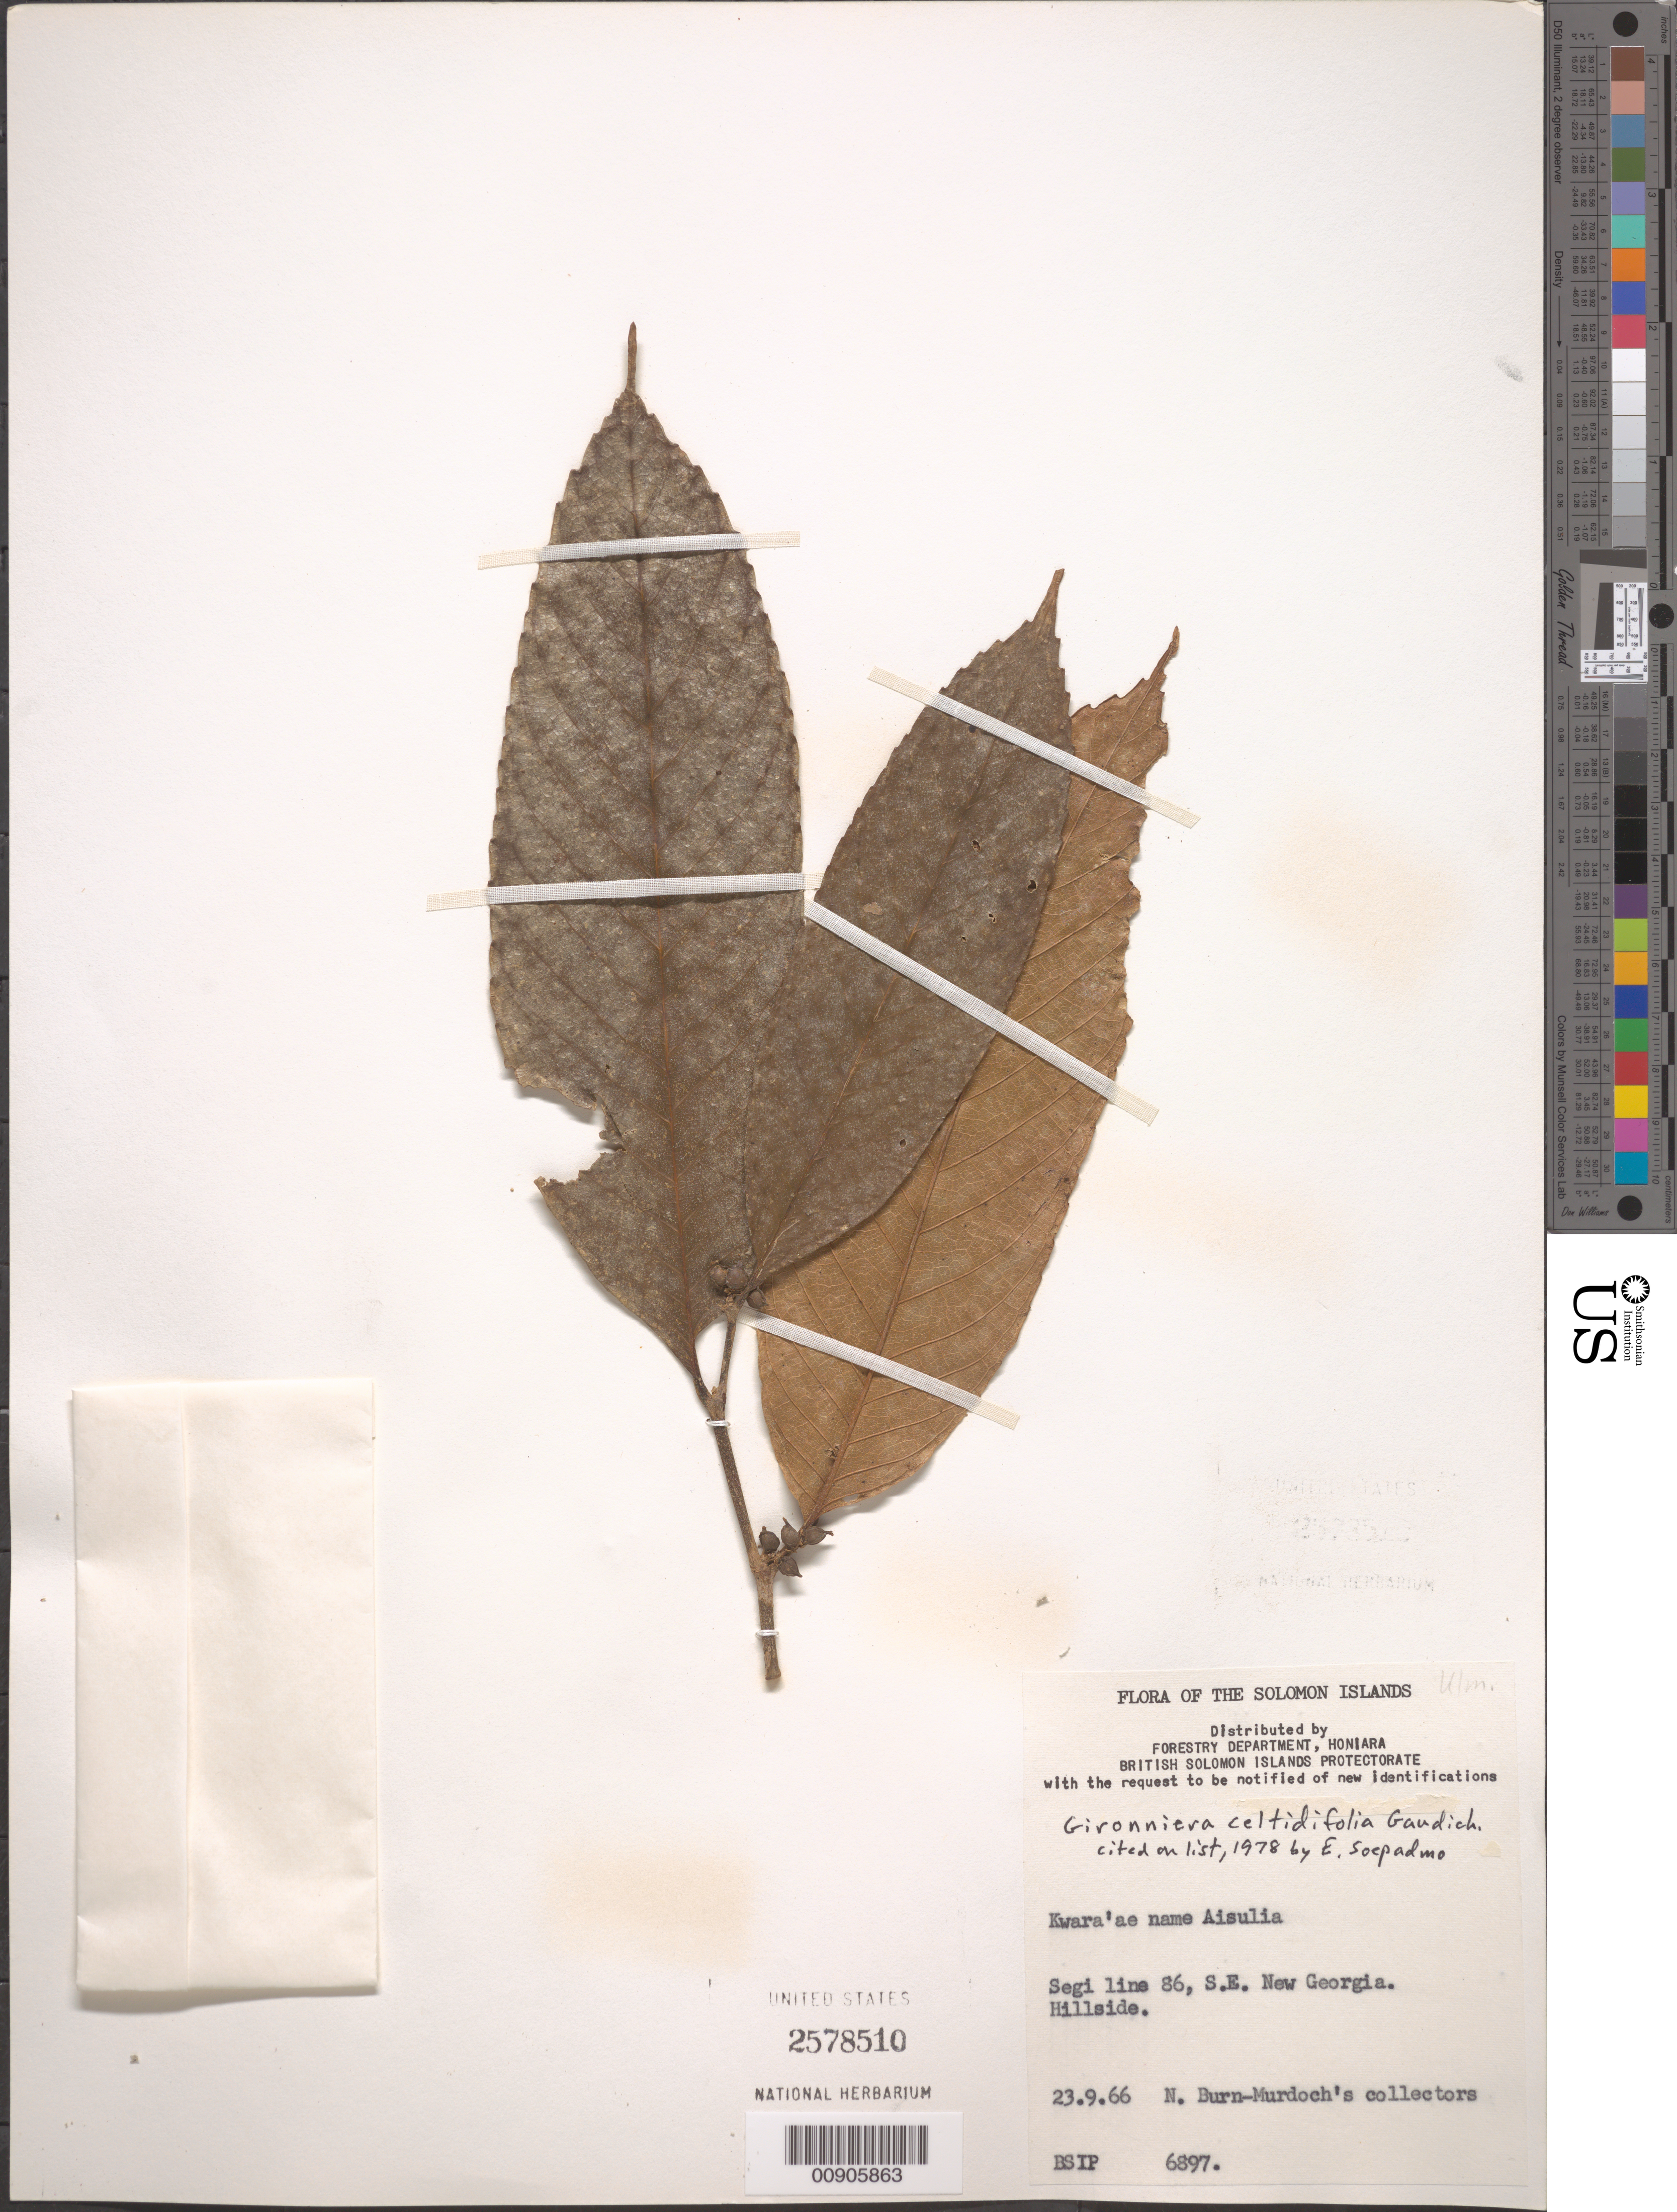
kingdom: Plantae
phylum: Tracheophyta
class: Magnoliopsida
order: Rosales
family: Cannabaceae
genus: Gironniera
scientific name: Gironniera celtidifolia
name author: Gaudich.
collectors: N. Burn-Murdoch's collectors & et al.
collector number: BSIP 6897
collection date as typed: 23 Sep 1966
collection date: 1966-09-23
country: Solomon Islands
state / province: Western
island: New Georgia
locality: Segi line 86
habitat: hillside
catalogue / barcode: US 2578510